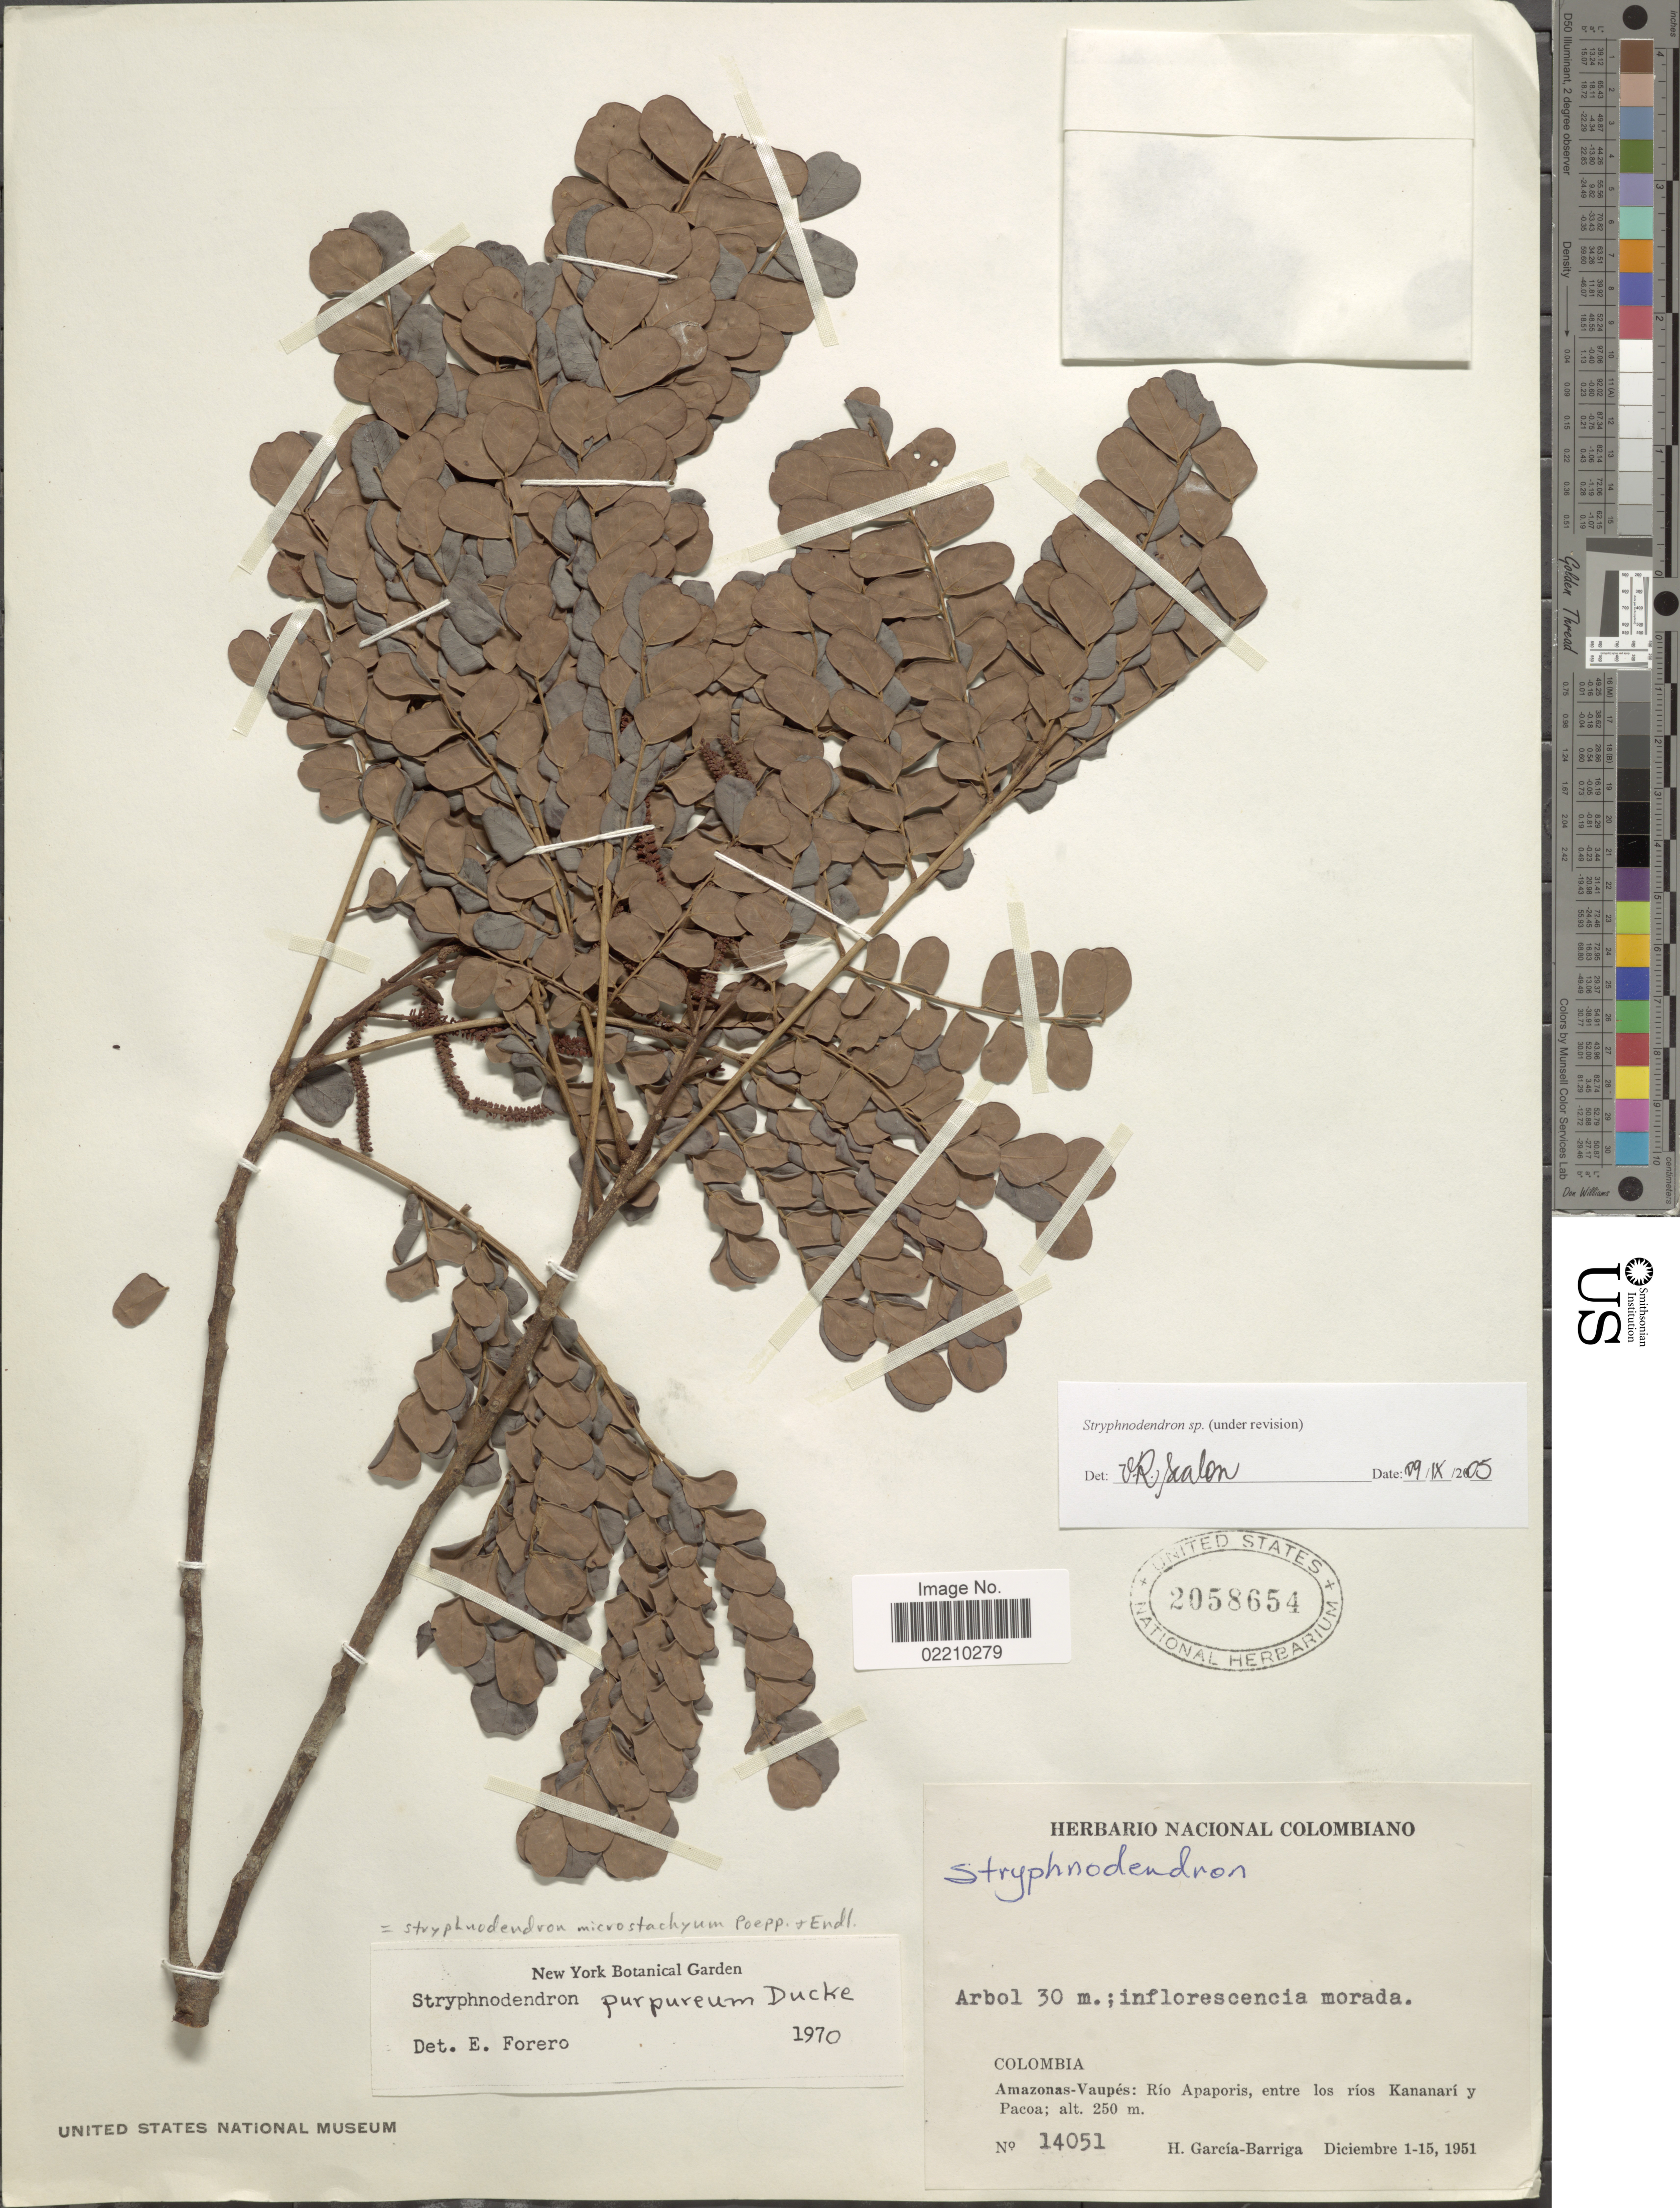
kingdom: Plantae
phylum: Tracheophyta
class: Magnoliopsida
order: Fabales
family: Fabaceae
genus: Stryphnodendron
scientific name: Stryphnodendron microstachyum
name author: Poepp.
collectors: H. García Barriga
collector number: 14051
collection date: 1951-12-01/1951-12-15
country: Colombia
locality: Amazonas-Vaupés, Río Apaporis, entre los ríos Kananarí y Pacoa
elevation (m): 250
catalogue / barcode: US 2058654